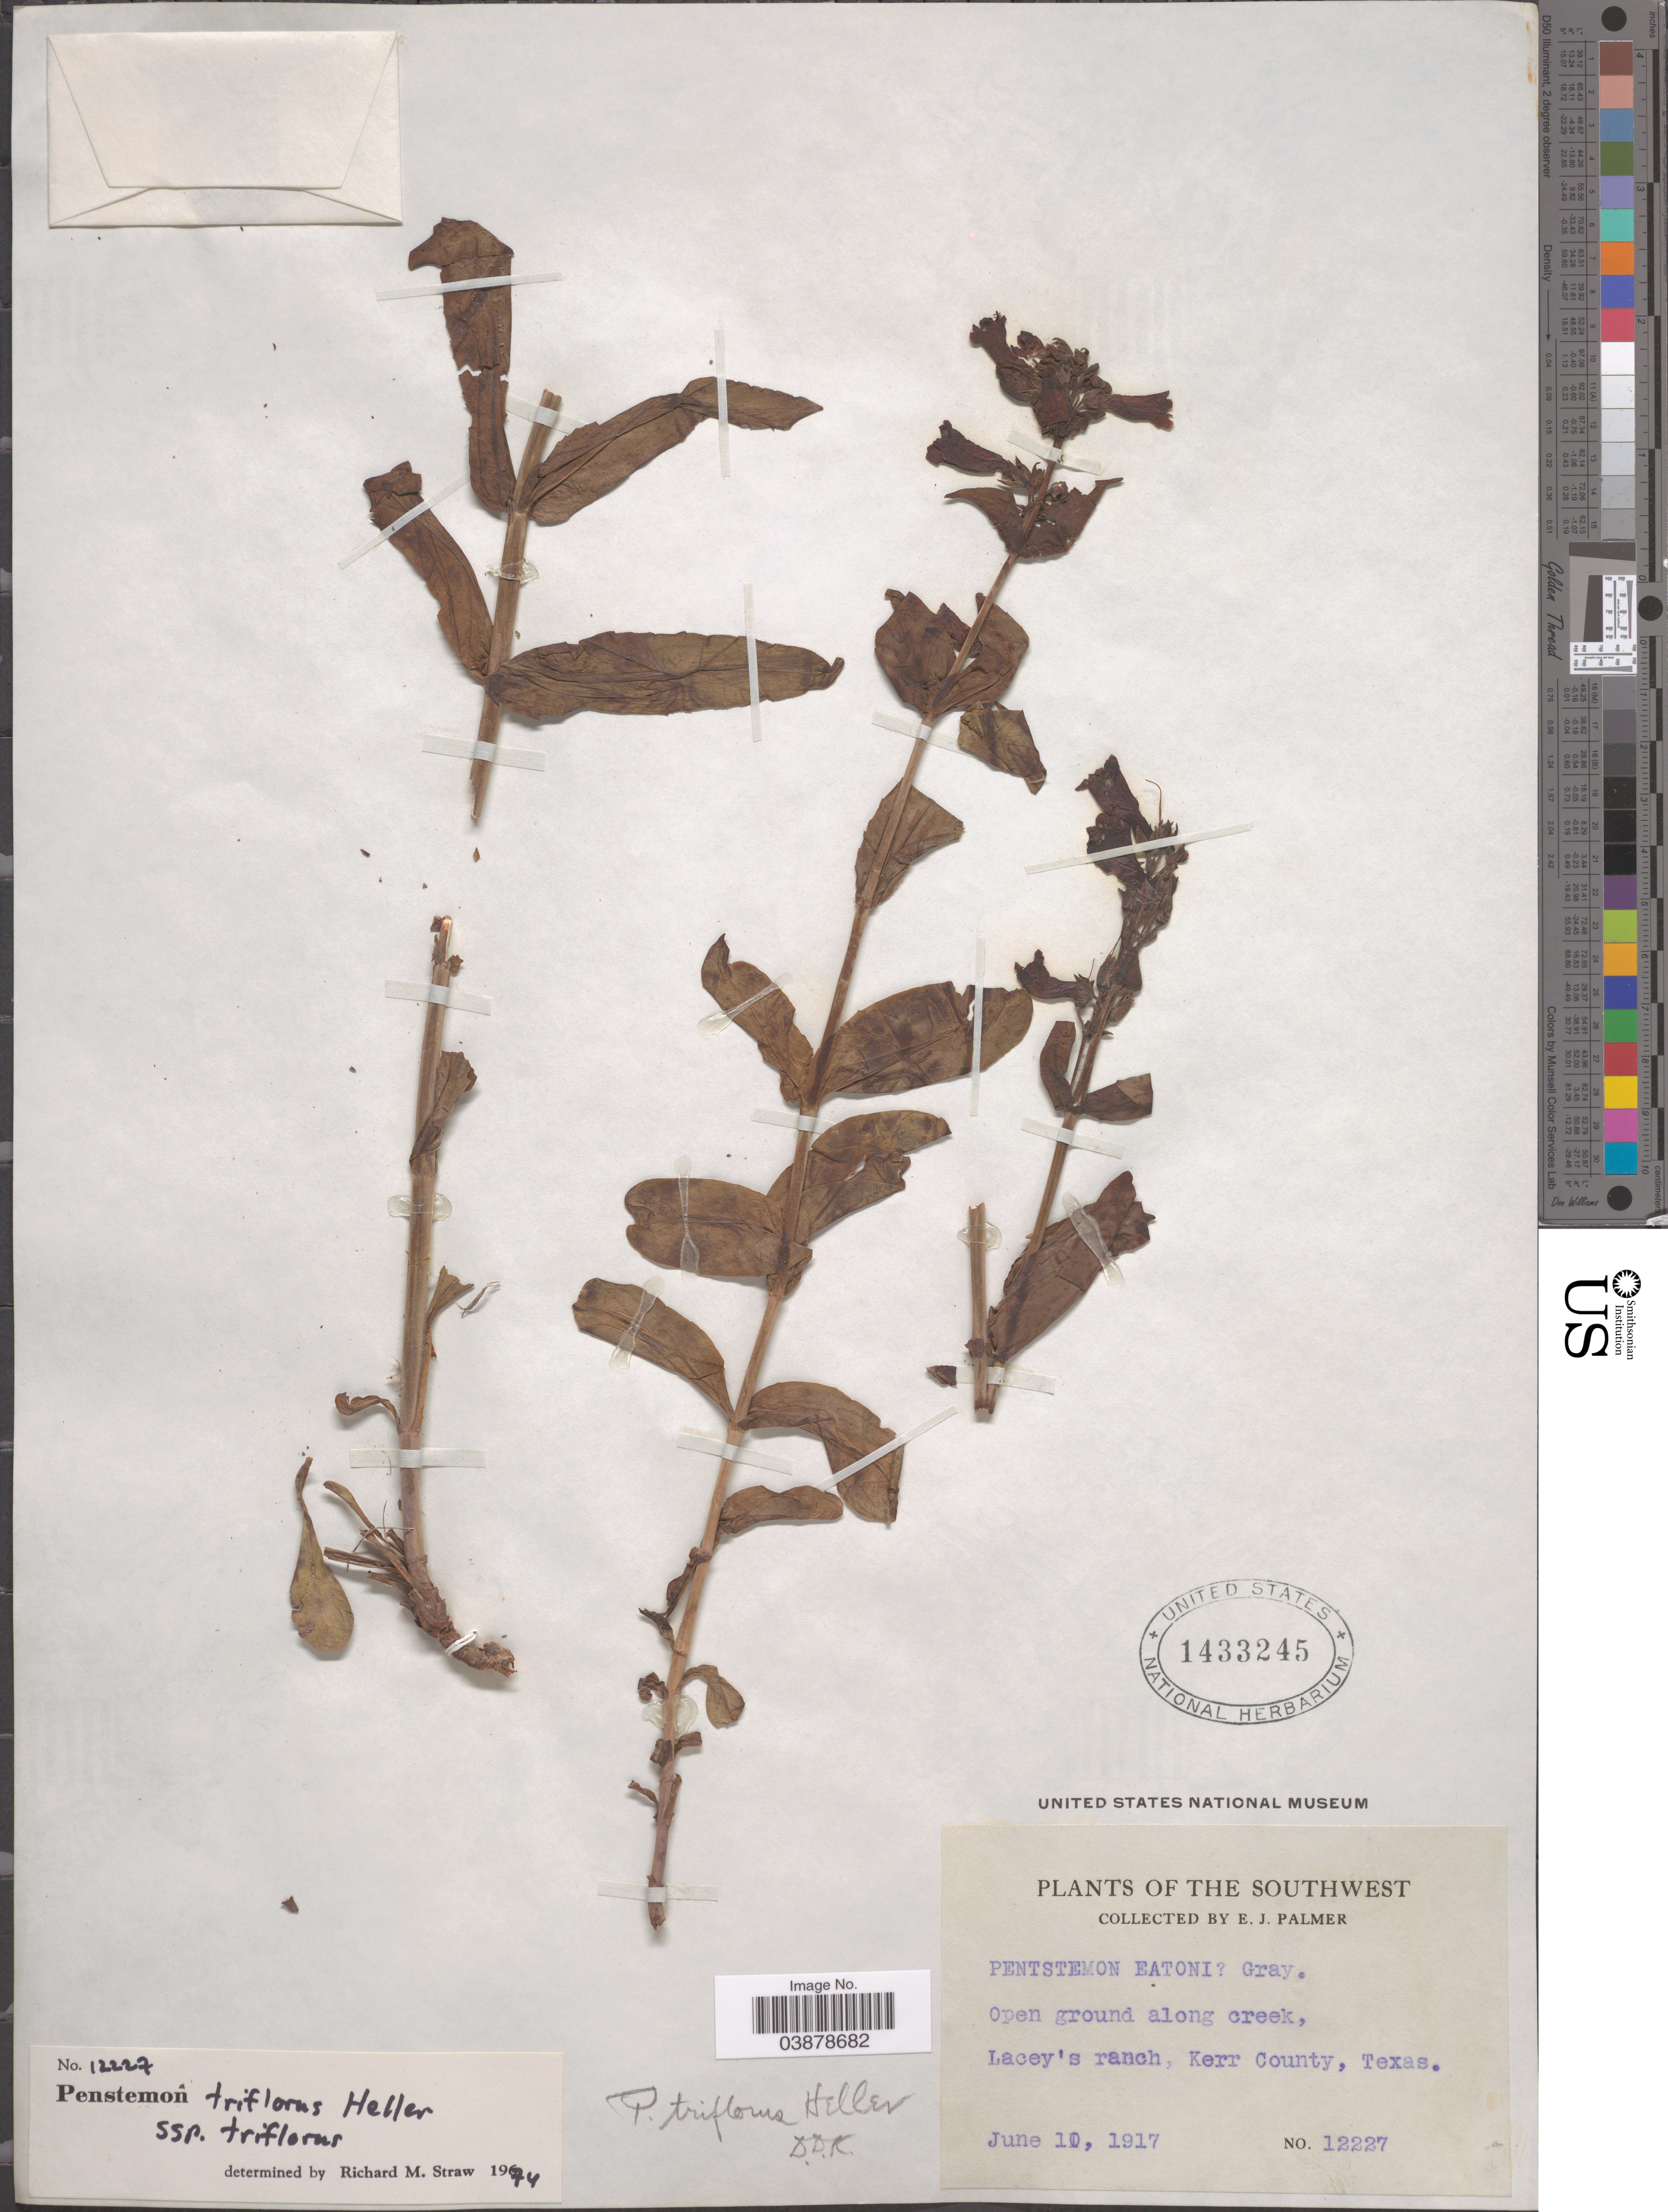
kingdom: Plantae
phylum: Tracheophyta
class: Magnoliopsida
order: Lamiales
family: Plantaginaceae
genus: Penstemon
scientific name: Penstemon triflorus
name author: A. Heller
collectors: E. J. Palmer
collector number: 12227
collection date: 1917-06-10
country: United States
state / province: Texas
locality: Southwest. Open ground along creek, Lacey's ranch, Kerr County.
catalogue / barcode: US 1433245